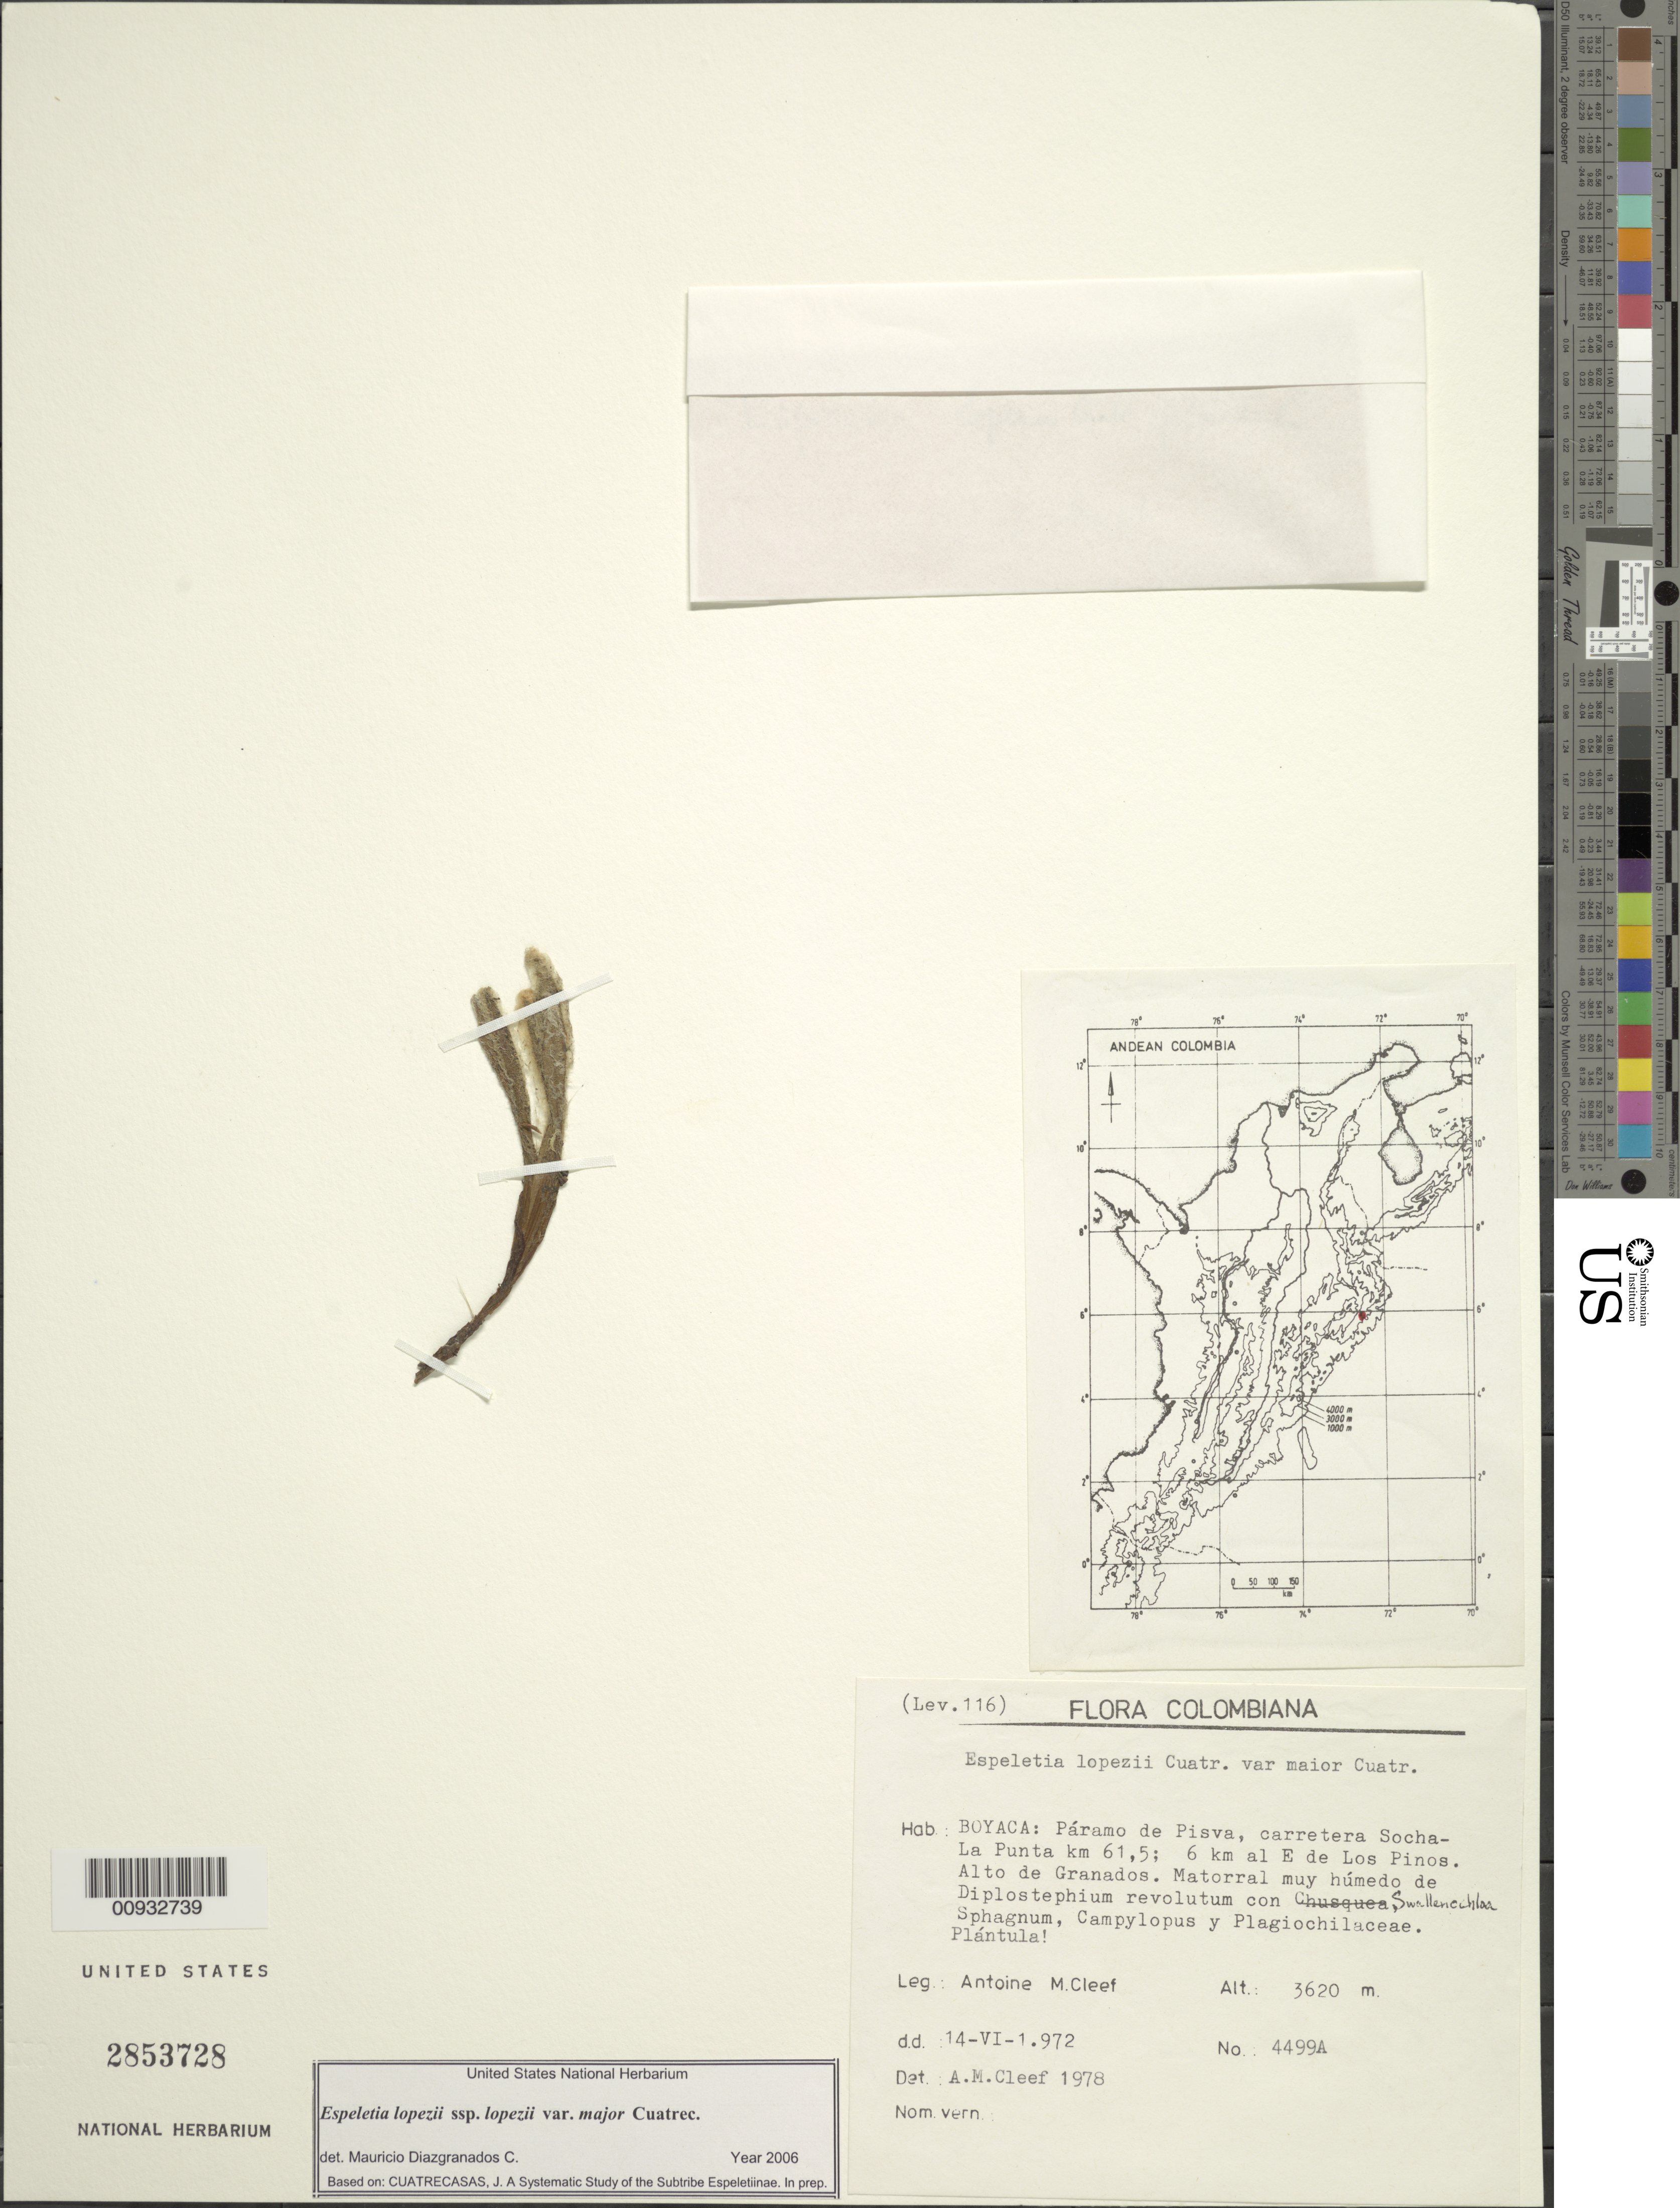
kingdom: Plantae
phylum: Tracheophyta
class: Magnoliopsida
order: Asterales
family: Asteraceae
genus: Espeletia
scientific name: Espeletia lopezii var. major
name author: Cuatrec.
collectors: A. M. Cleef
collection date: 1972-06-14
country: Colombia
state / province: Boyacá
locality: Páramo de Pisba. Carretera Socha - La Punta, km 61.5; 6 km al E de Los Pinos. Alto de Granados. Lev. 116.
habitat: Matorral muy húmedo de Diplostephium revolutum con Swallenochloa, Sphagnum, Campylopus y Plagiochilaceae.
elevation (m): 3620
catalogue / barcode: US 2853728